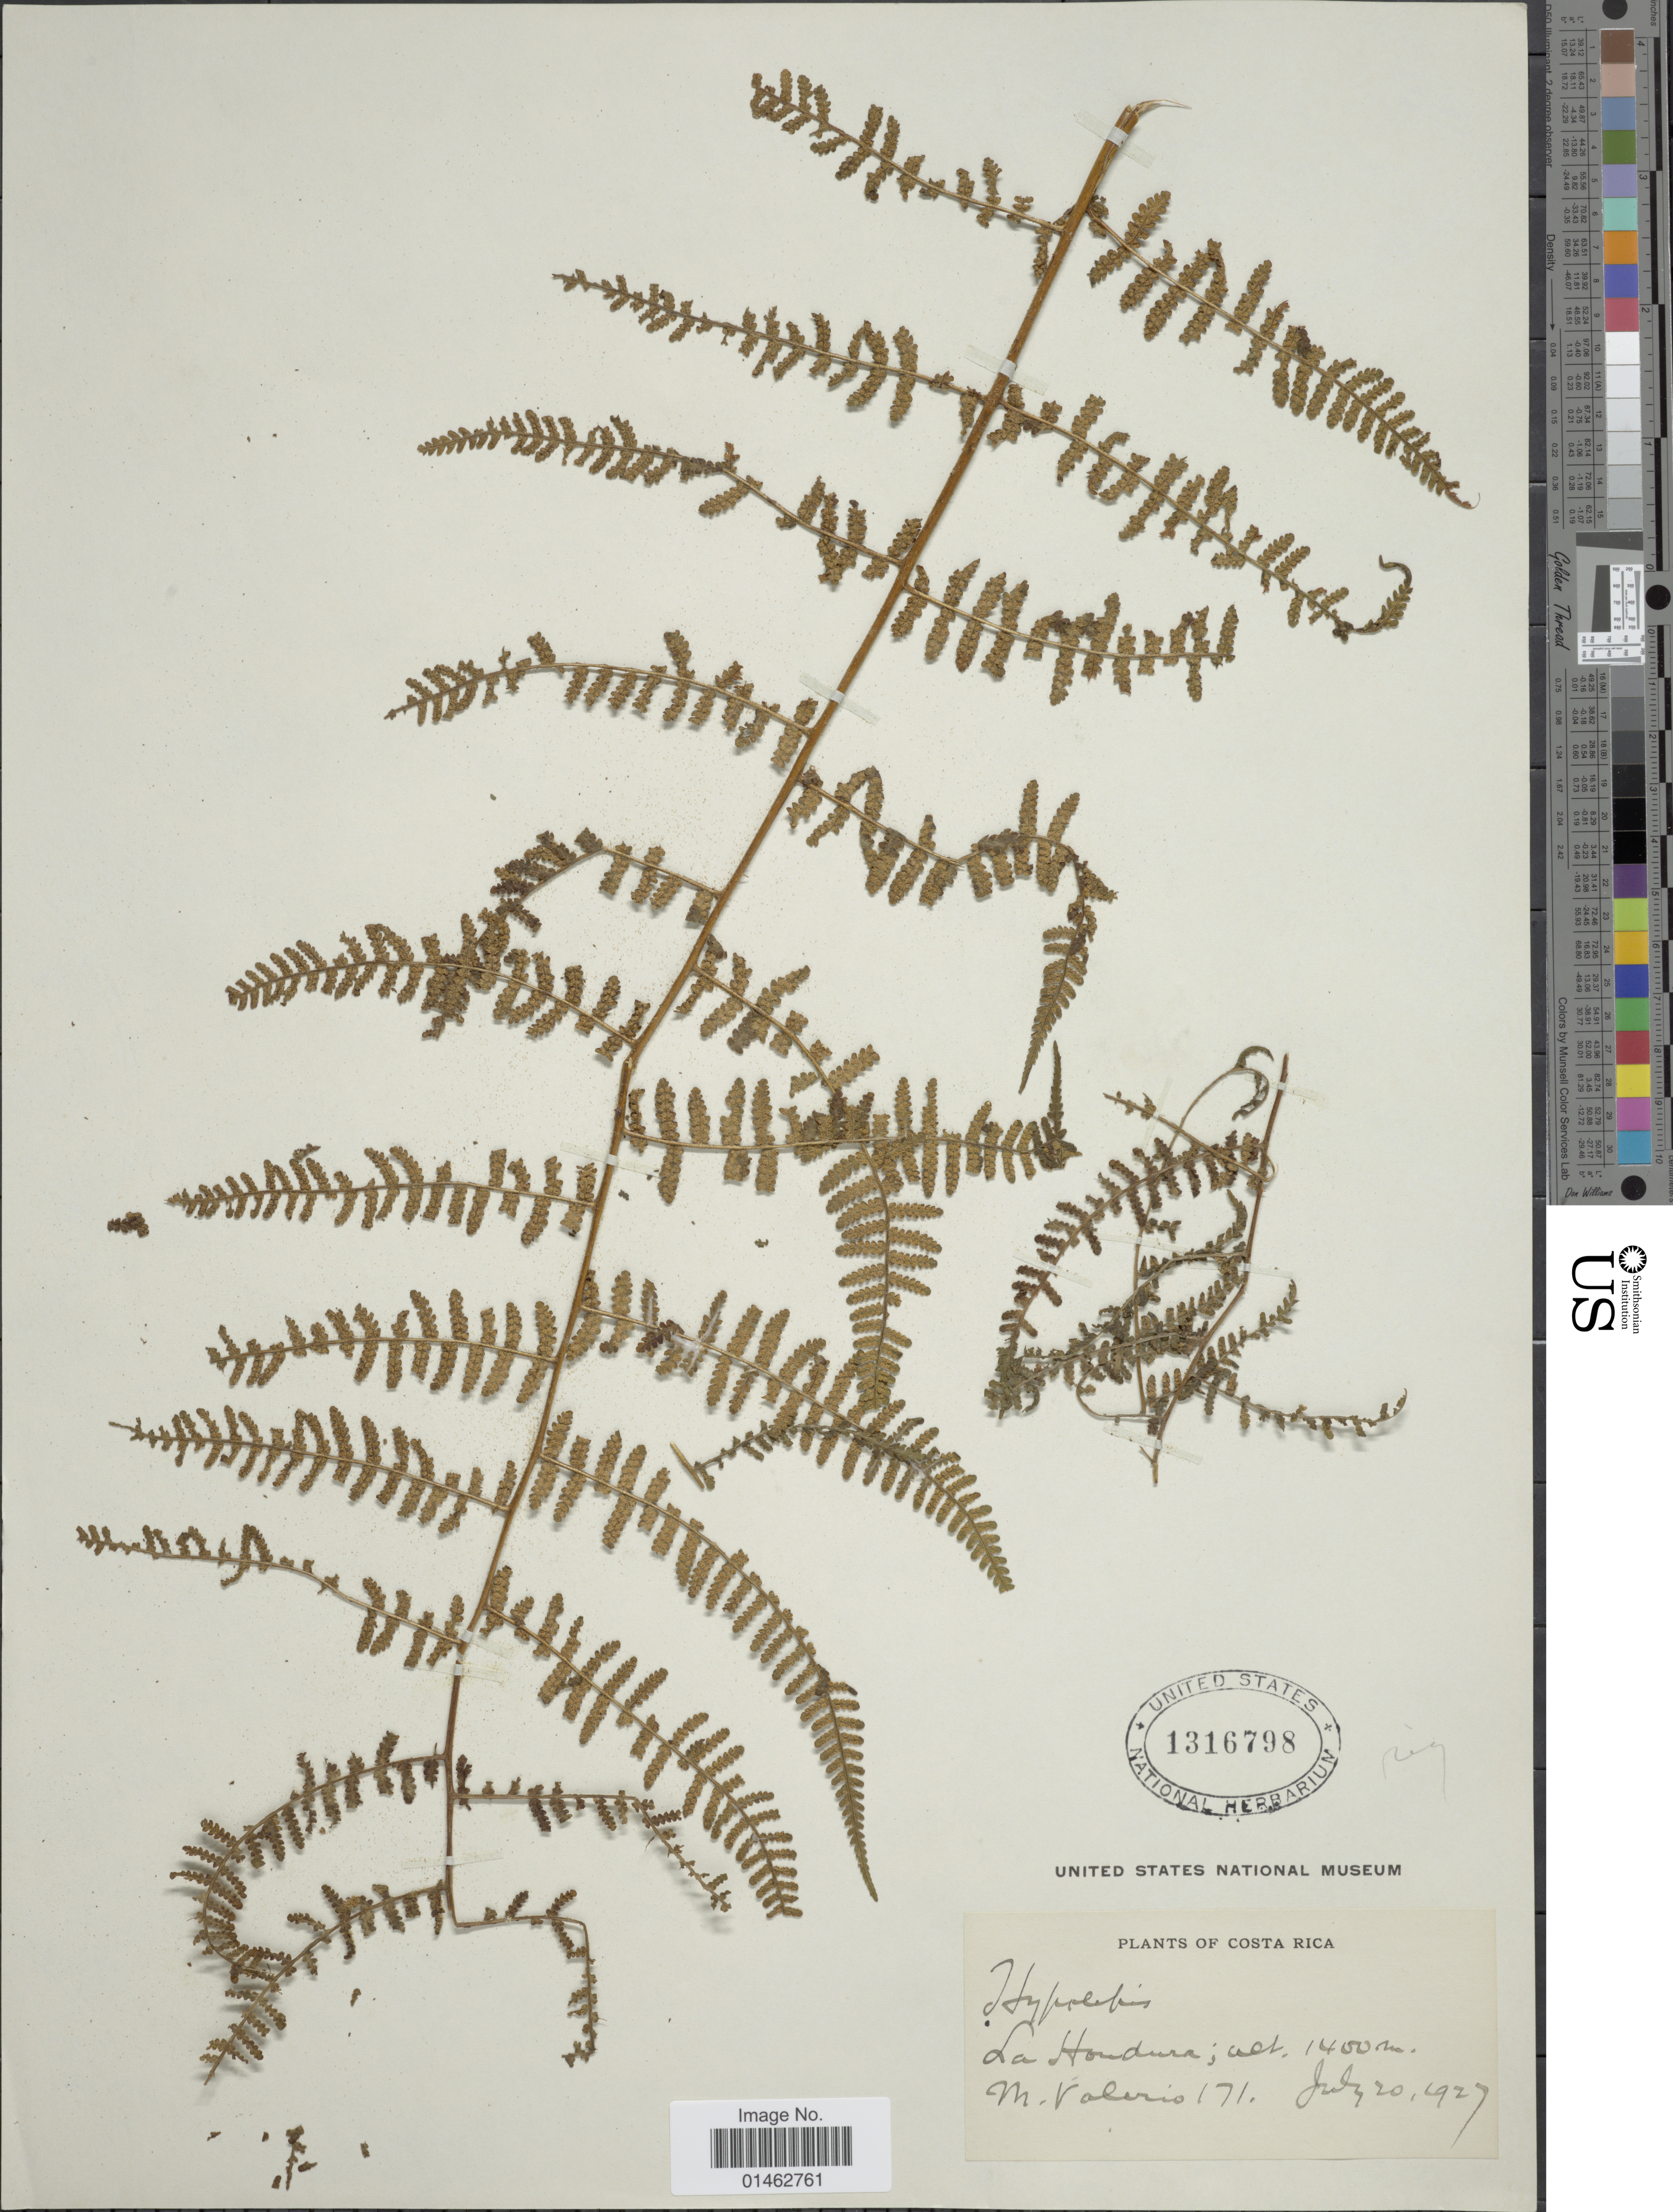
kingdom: Plantae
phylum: Tracheophyta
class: Polypodiopsida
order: Polypodiales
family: Dennstaedtiaceae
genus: Hypolepis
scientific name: Hypolepis rubiginosopilosula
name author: Lellinger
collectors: M. Valerio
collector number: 171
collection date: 1927-07-20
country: Costa Rica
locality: La Hondura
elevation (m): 1400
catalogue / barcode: US 1316798